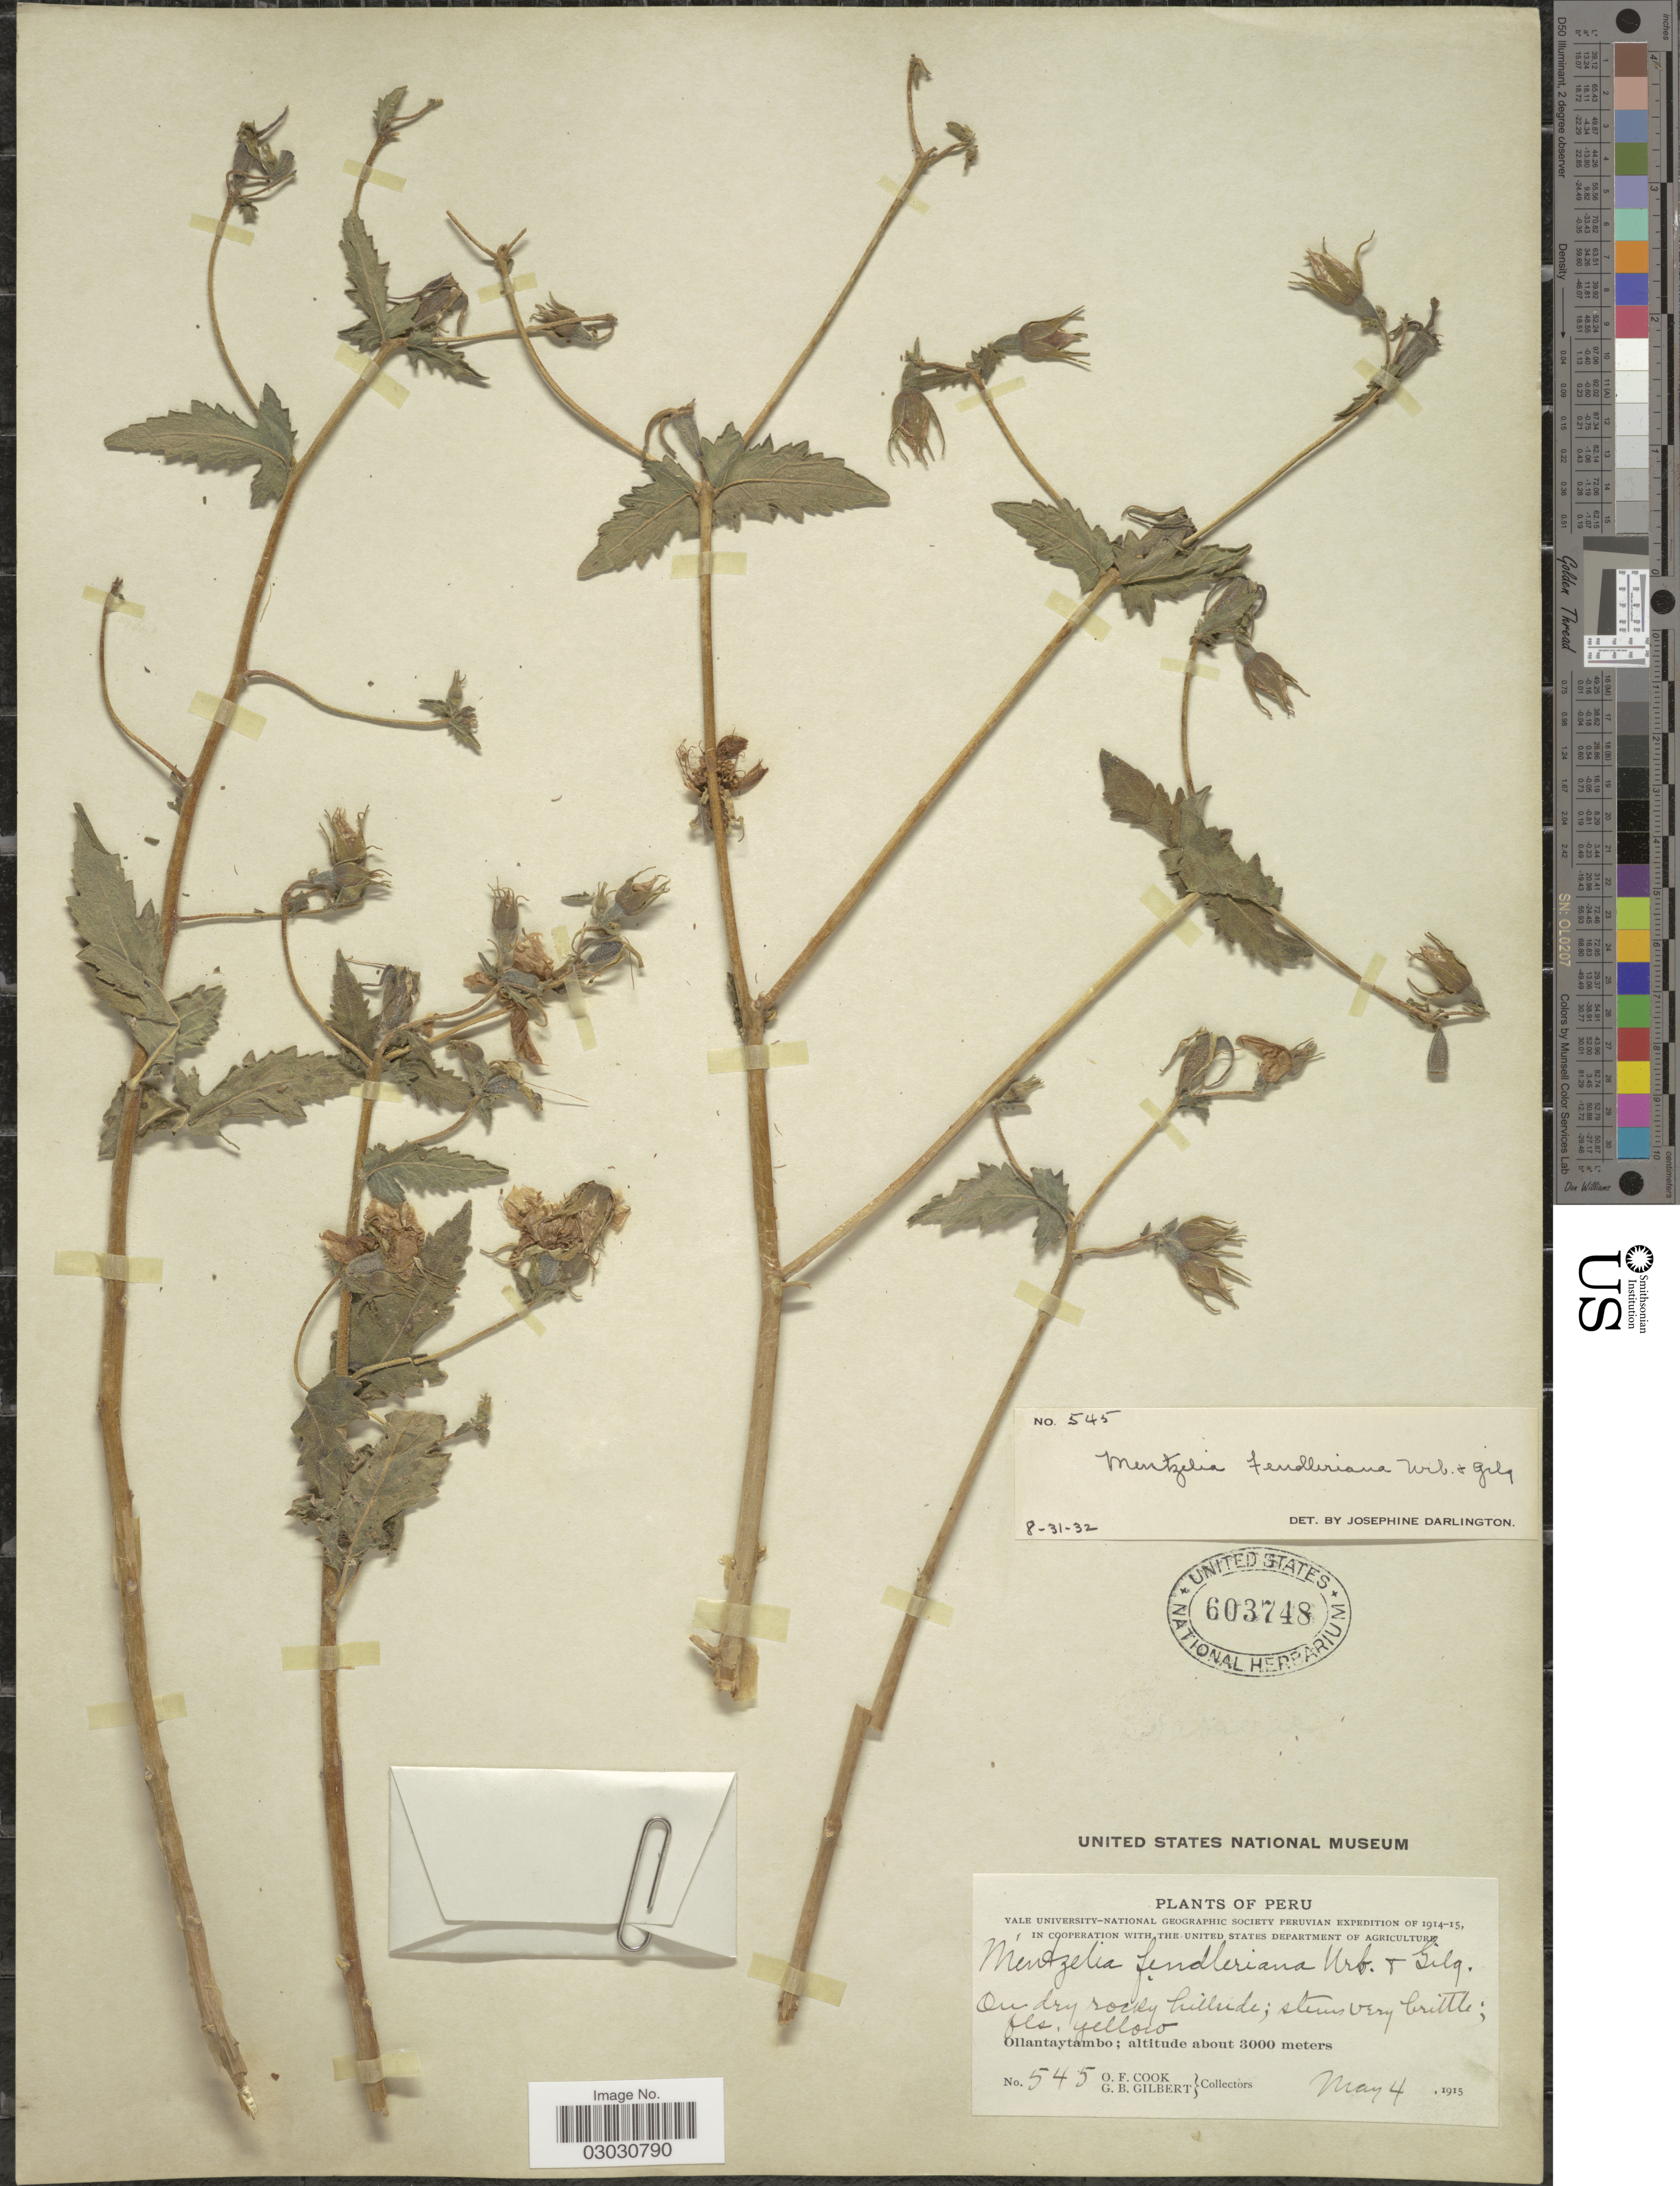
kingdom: Plantae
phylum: Tracheophyta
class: Magnoliopsida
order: Cornales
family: Loasaceae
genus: Mentzelia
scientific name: Mentzelia fendleriana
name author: Urb. & Gilg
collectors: O. F. Cook & G. B. Gilbert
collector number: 545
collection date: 1915-05-04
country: Peru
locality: Ollantaytambo.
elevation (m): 3000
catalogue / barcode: US 603748